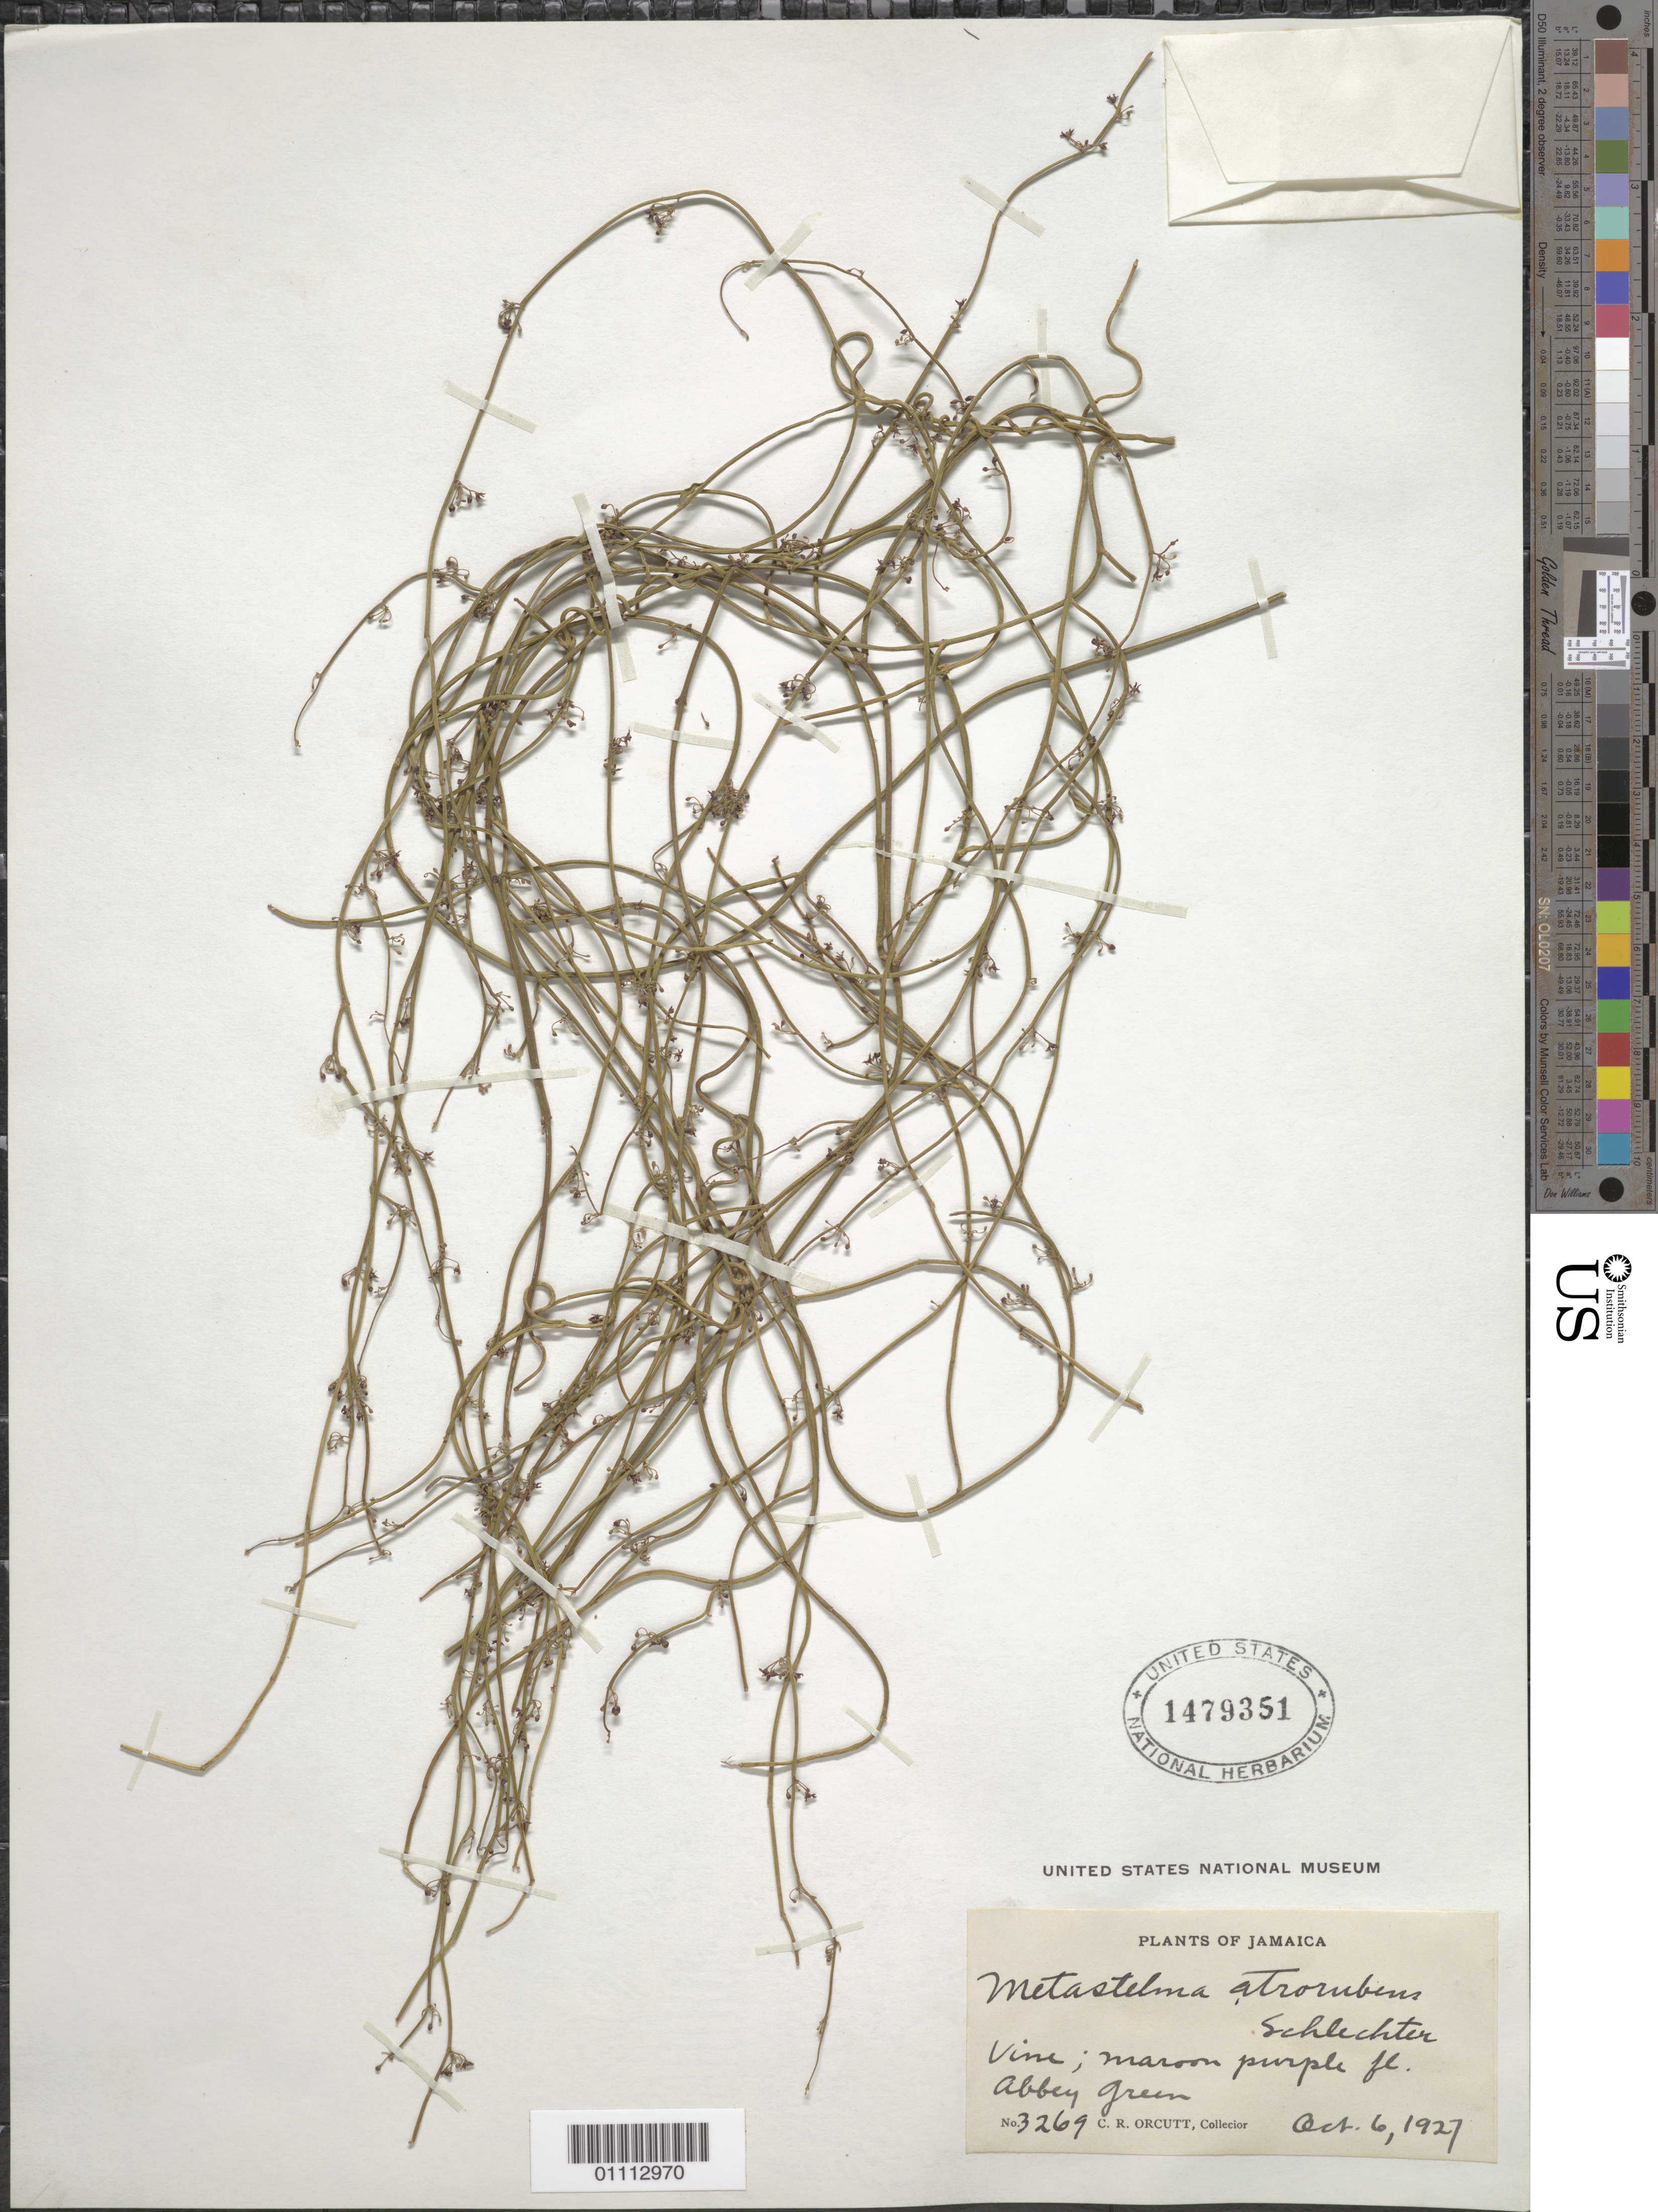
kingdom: Plantae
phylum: Tracheophyta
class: Magnoliopsida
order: Gentianales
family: Apocynaceae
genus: Cynanchum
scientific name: Cynanchum atrorubens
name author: (Schltr.) Alain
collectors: C. R. Orcutt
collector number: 3269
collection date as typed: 06 Oct 1927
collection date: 1927-10-06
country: Jamaica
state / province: Saint Andrew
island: Jamaica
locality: Abbey Green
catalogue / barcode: US 1479351